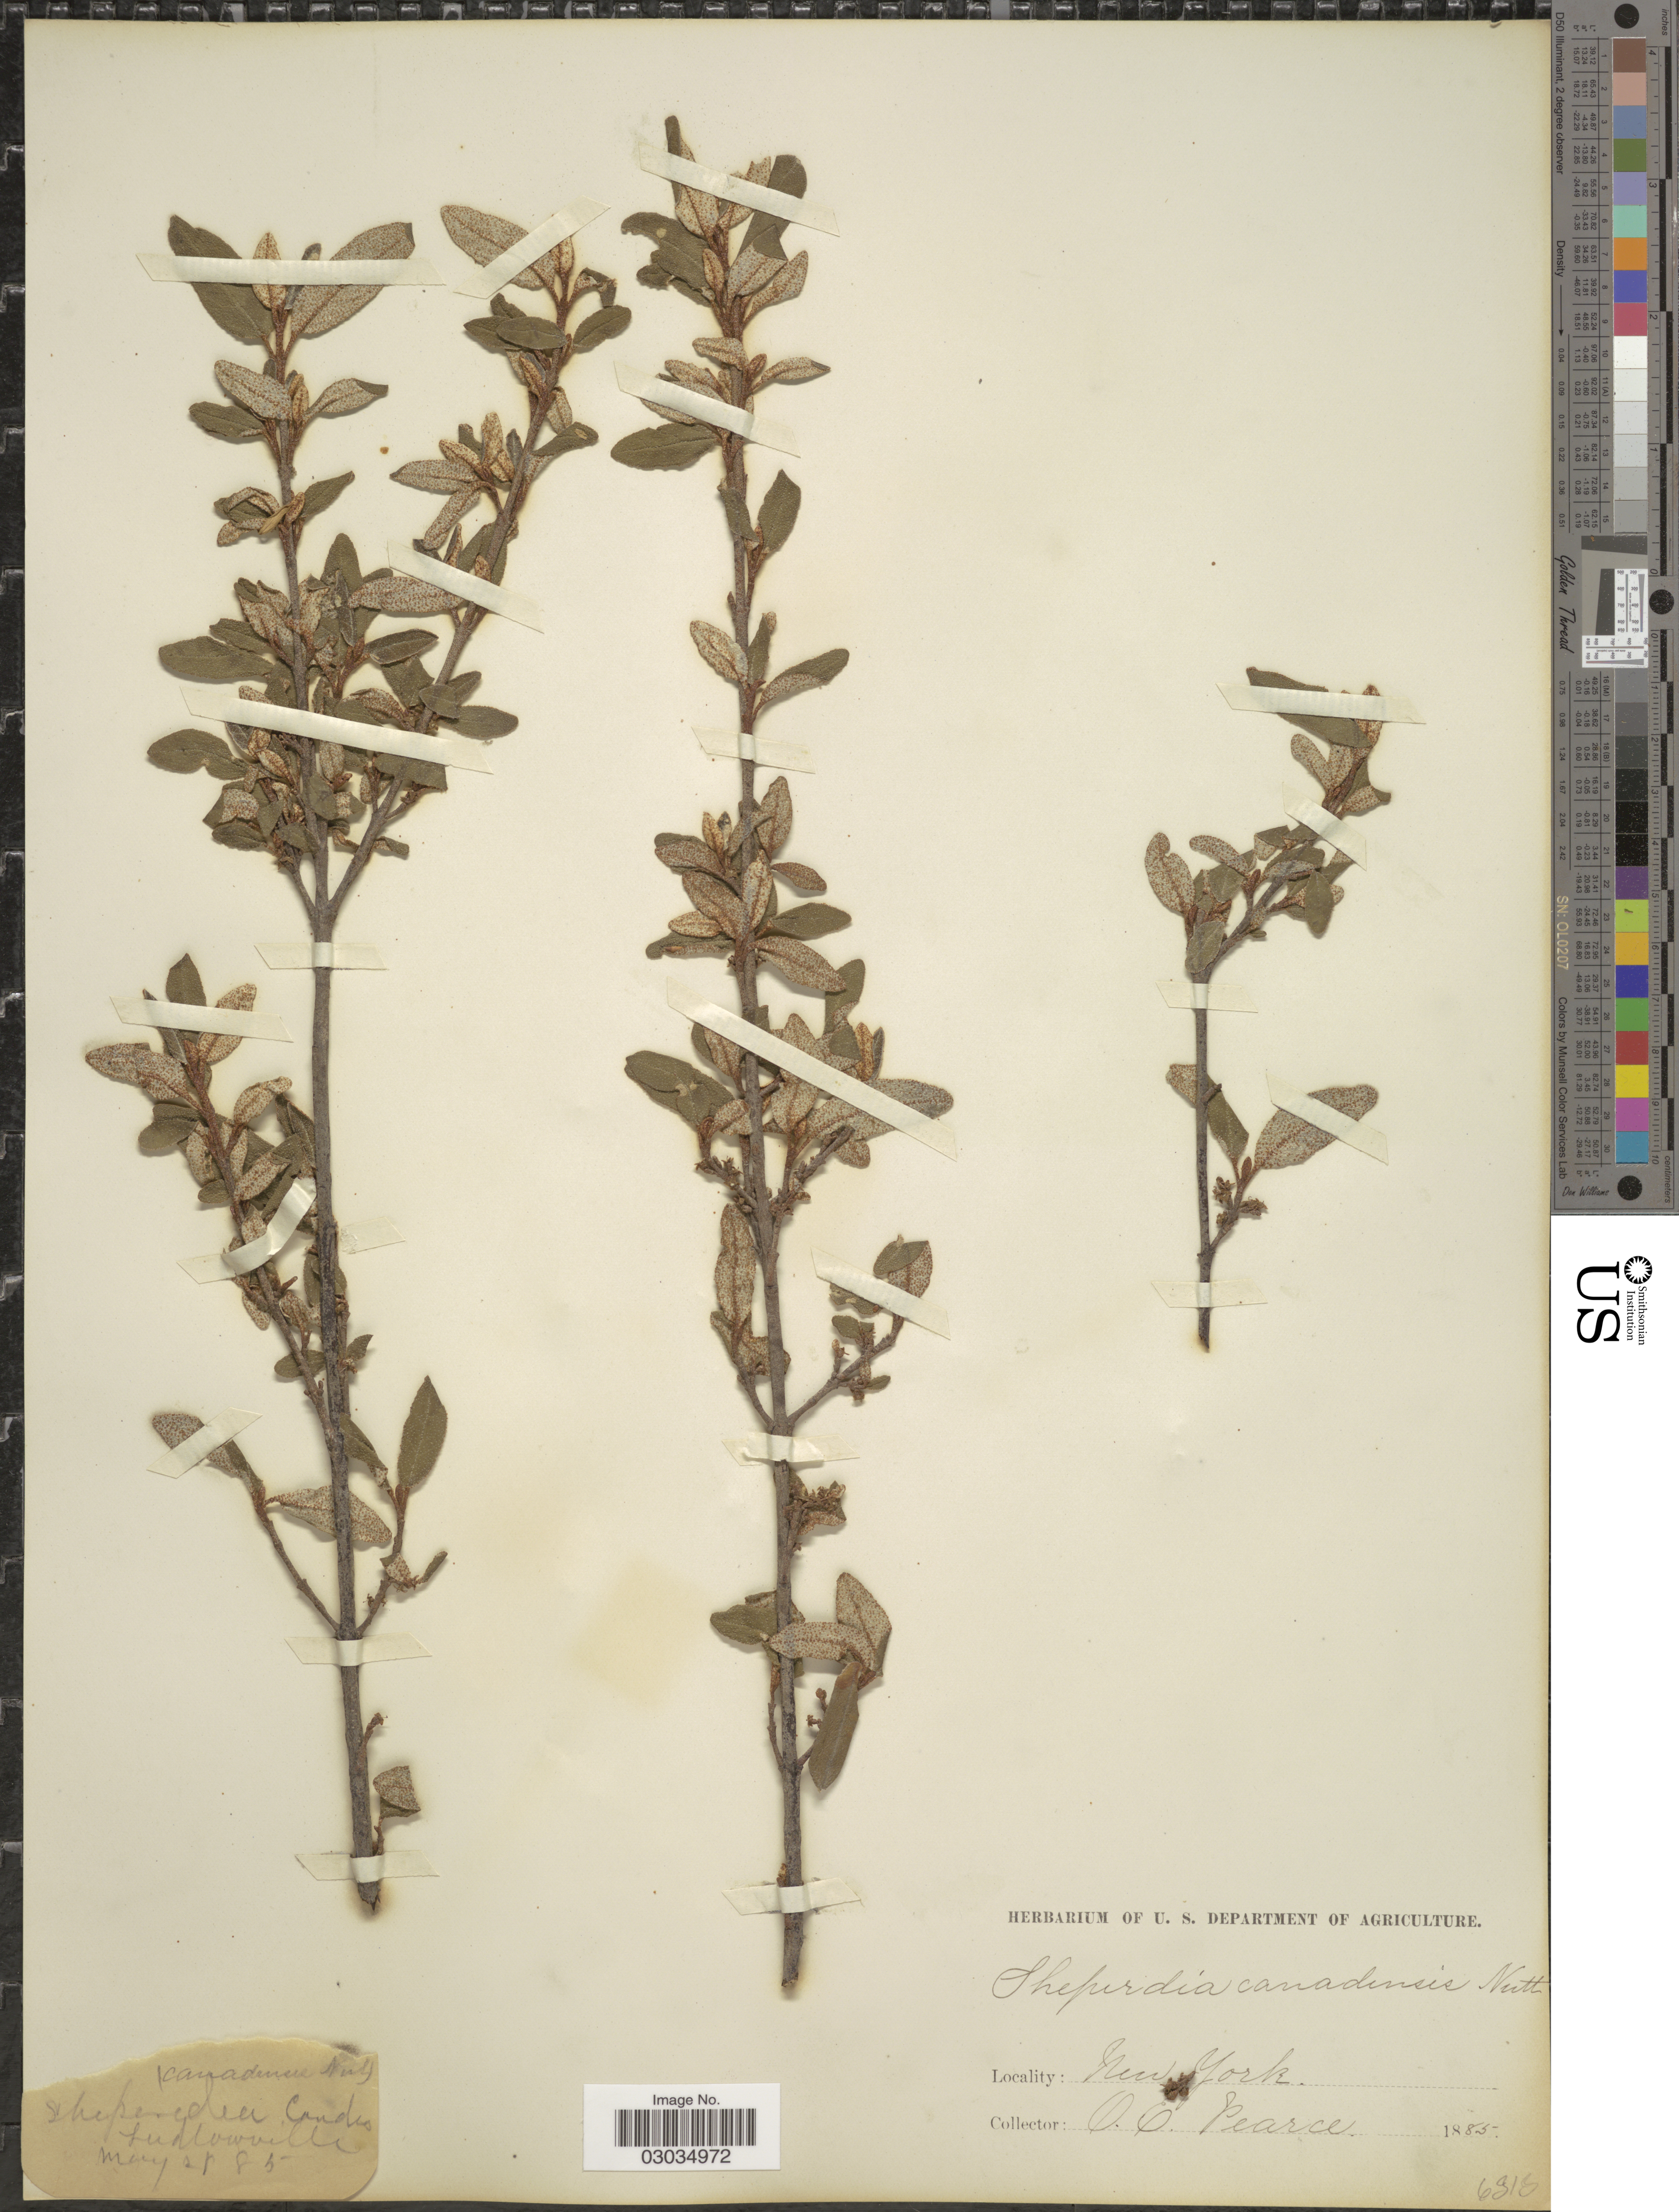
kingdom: Plantae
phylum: Tracheophyta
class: Magnoliopsida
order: Rosales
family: Elaeagnaceae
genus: Shepherdia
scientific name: Shepherdia canadensis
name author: (L.) Nutt.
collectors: O. E. Pearce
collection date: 1885-05-28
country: United States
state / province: New York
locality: Ludlowville.